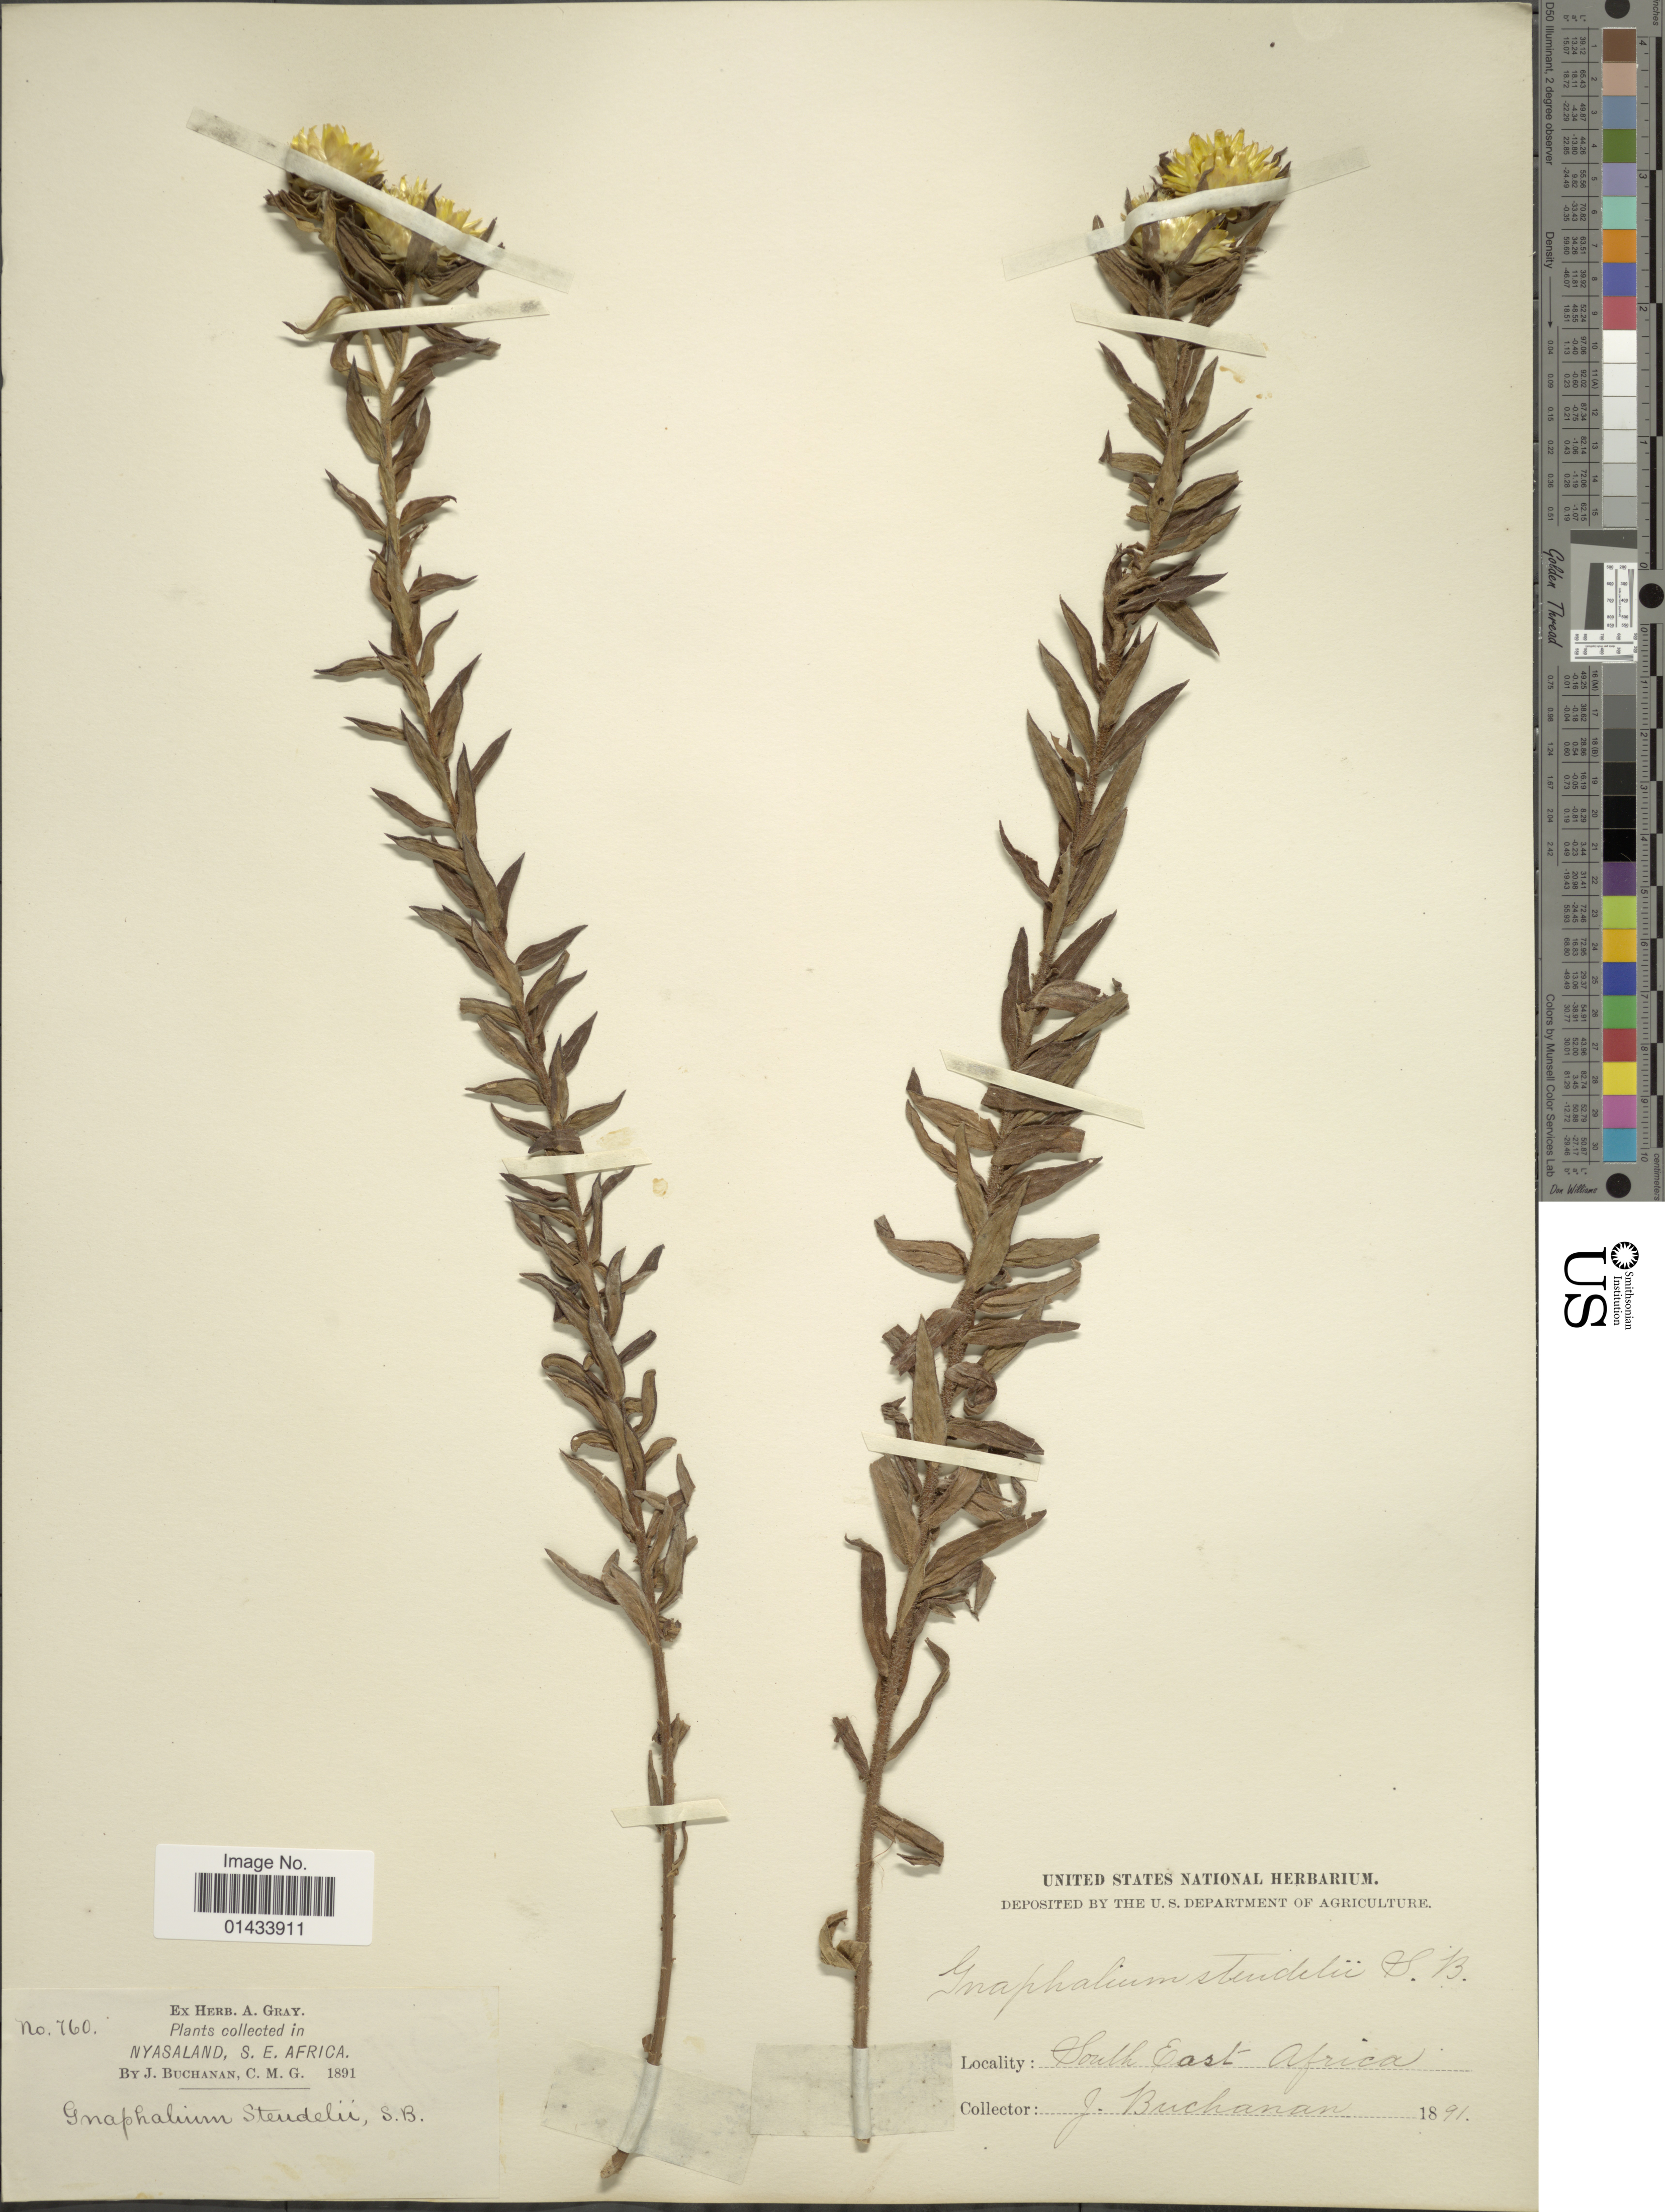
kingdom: Plantae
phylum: Tracheophyta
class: Magnoliopsida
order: Asterales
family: Asteraceae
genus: Helichrysum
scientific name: Helichrysum sp.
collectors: J. Buchanan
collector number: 760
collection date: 1891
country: Malawi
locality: Nayasaland, S.E. Africa